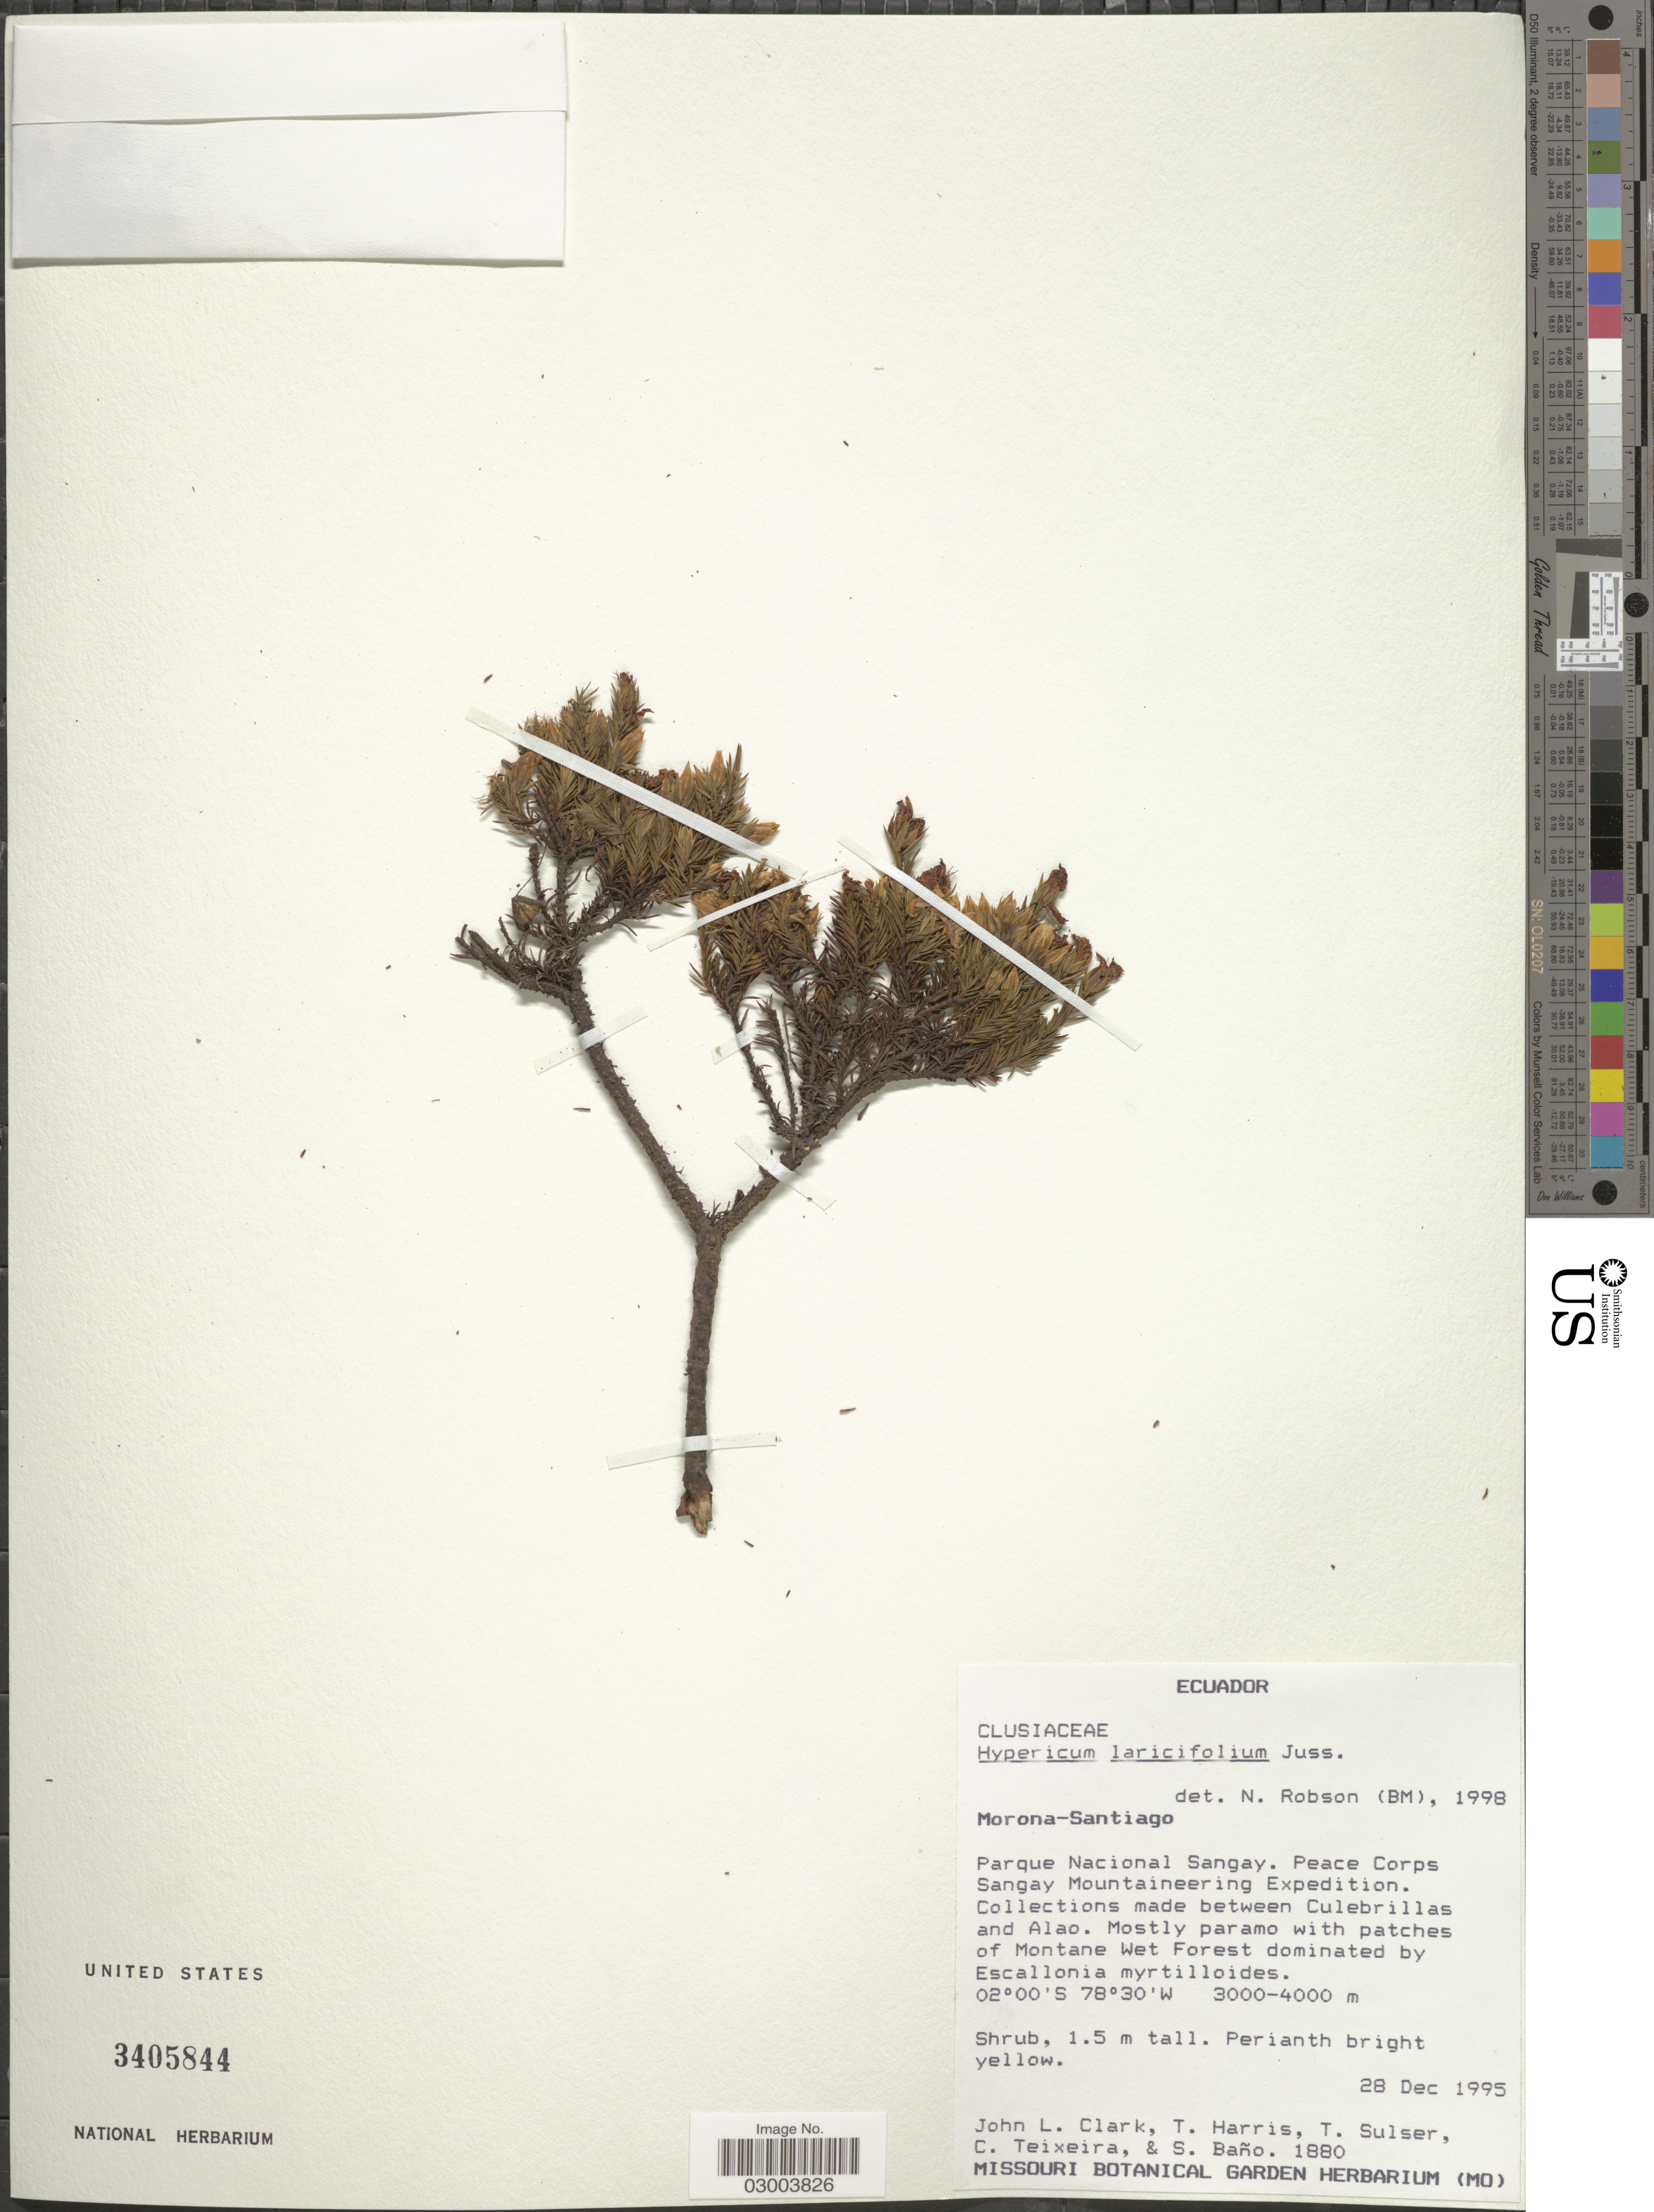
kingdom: Plantae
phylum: Tracheophyta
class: Magnoliopsida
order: Malpighiales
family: Hypericaceae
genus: Hypericum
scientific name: Hypericum laricifolium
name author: Juss.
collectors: J. L. Clark, T. Harris, T. Sulser, C. Teixeira & S. Bano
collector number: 1880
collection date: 1995-12-28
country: Ecuador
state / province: Morona-Santiago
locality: Parque Nacional Sangay, Peace Corps Sangay Mountaineering Expeditionm between Culebrillas and Alao.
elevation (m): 3000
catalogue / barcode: US 3405844